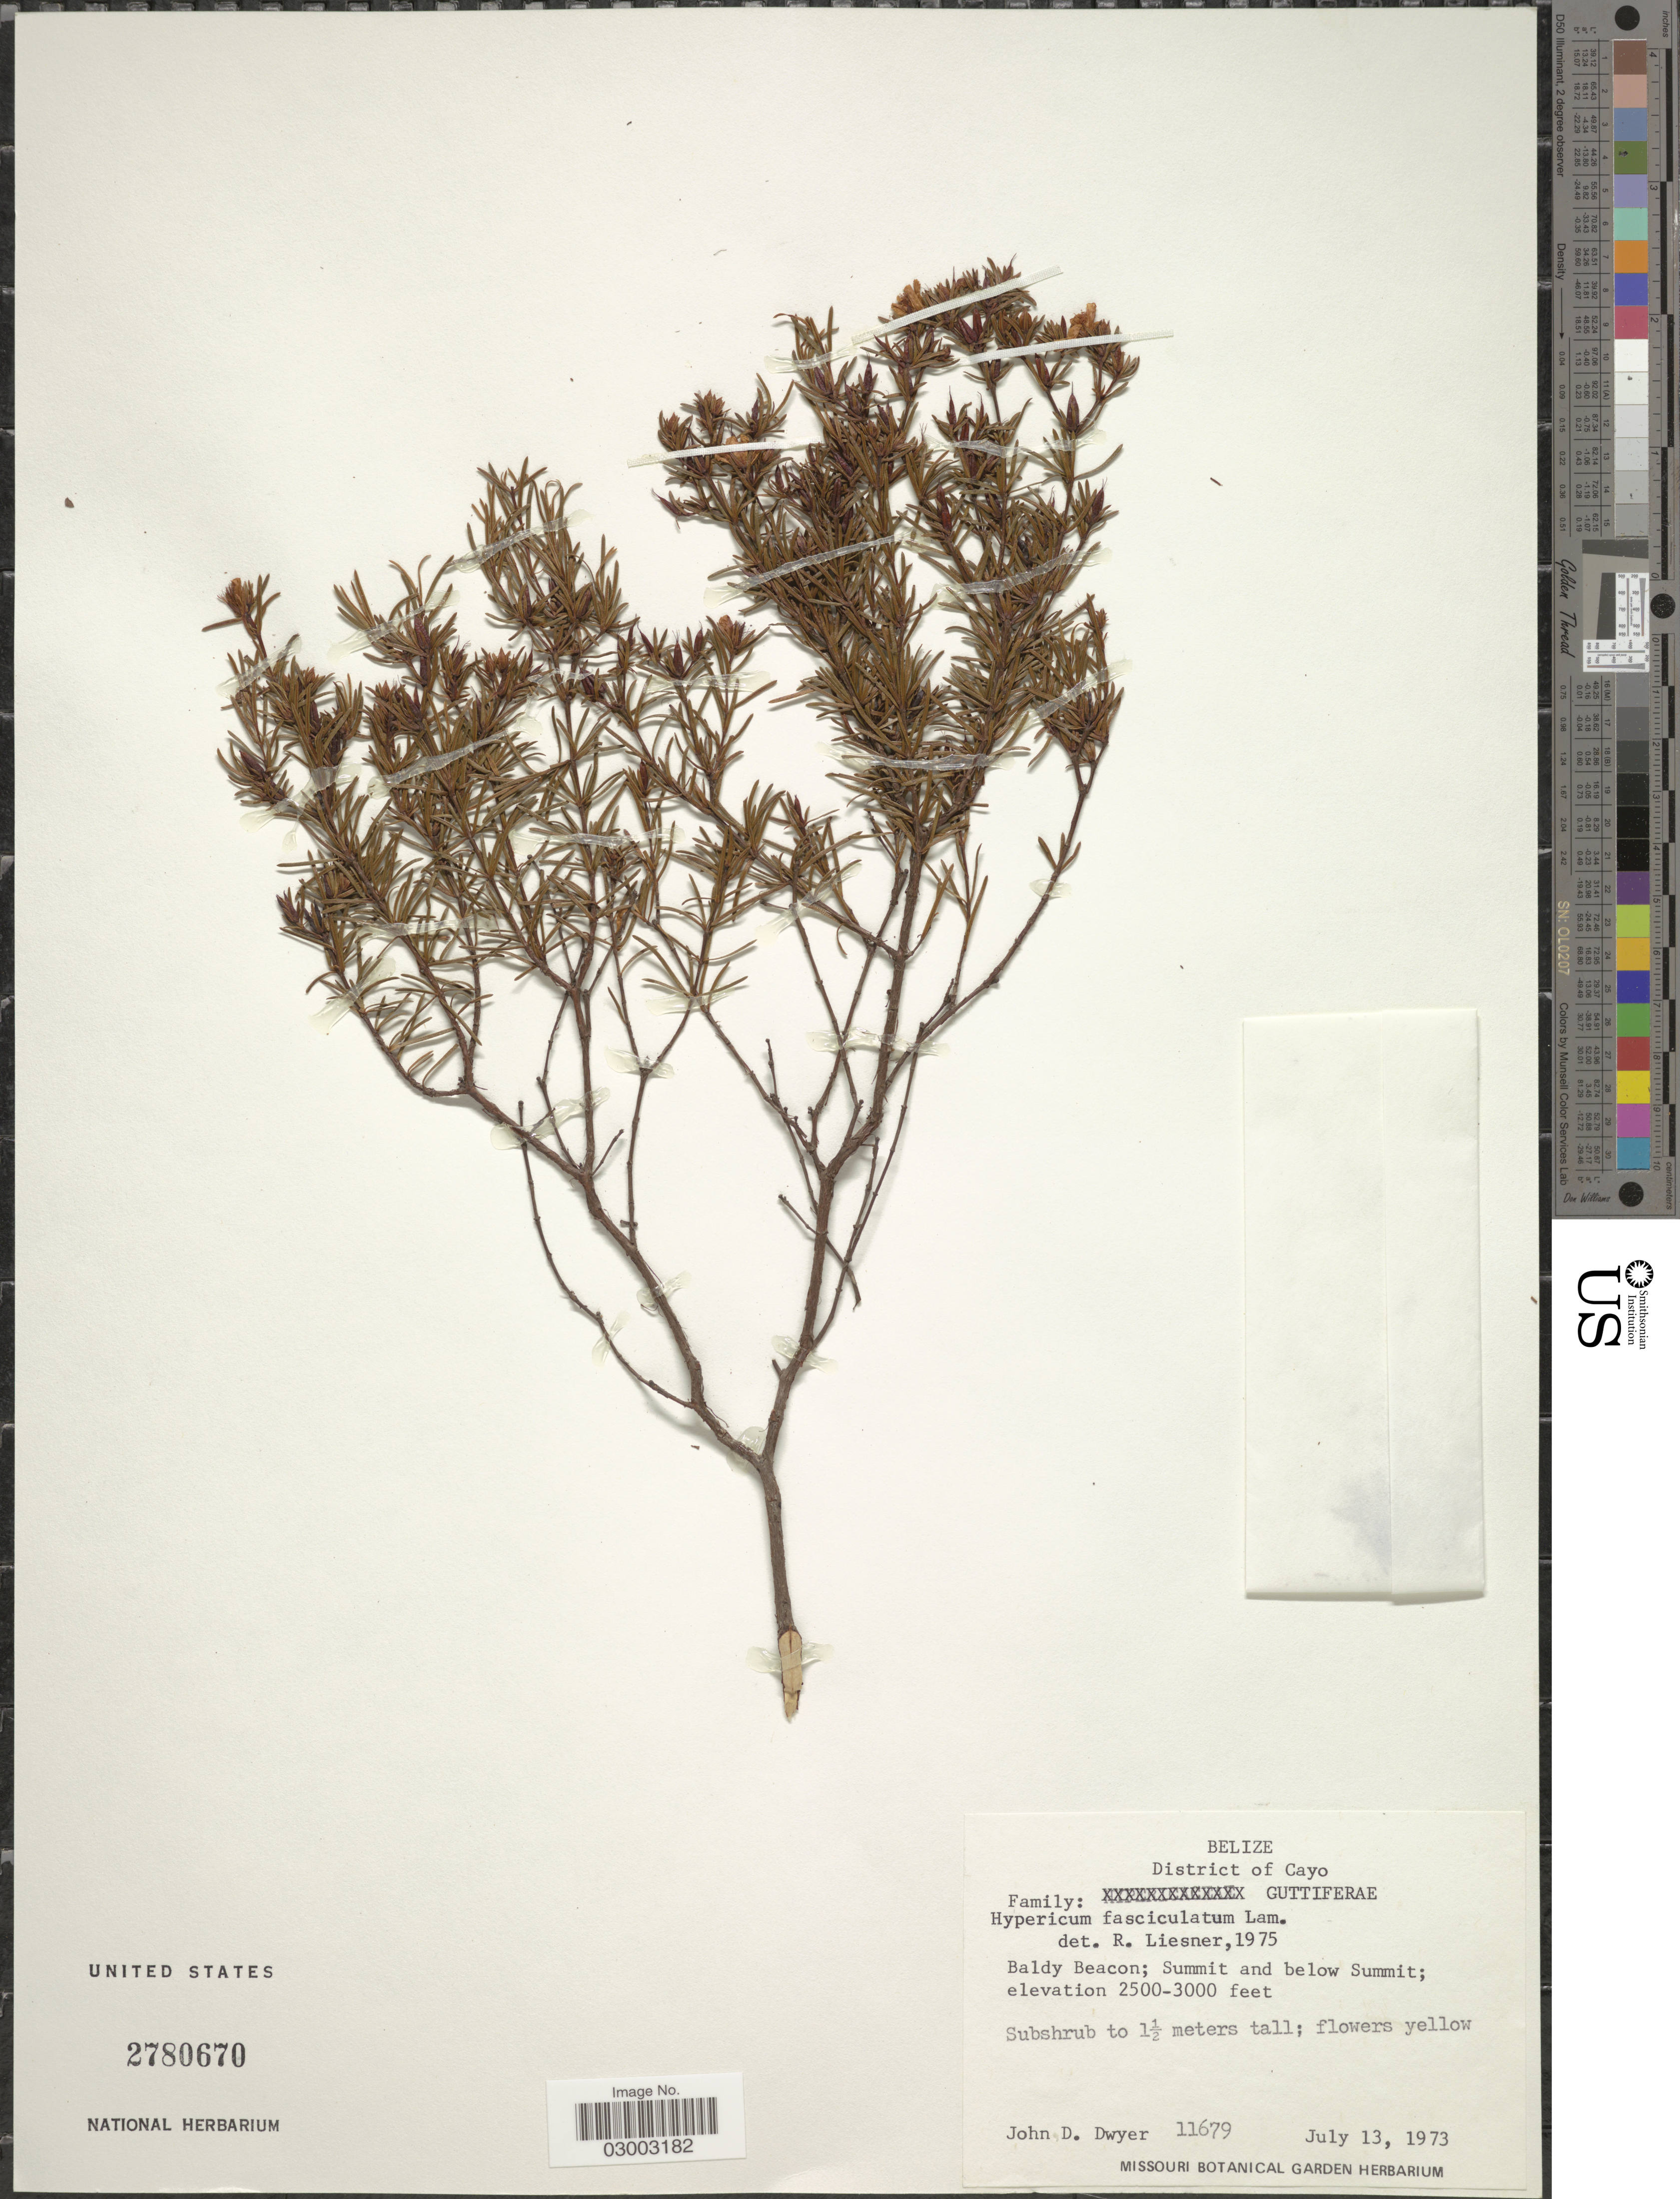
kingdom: Plantae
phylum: Tracheophyta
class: Magnoliopsida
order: Malpighiales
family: Hypericaceae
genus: Hypericum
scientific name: Hypericum nitidum subsp. cubense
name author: (Turcz.) N. Robson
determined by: Merello, M., Missouri Botanical Garden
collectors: J. D. Dwyer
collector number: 11679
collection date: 1973-07-13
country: Belize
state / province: Cayo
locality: District of Cayo, Baldy Beacon, Summit and below Summit.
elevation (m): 762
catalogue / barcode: US 2780670